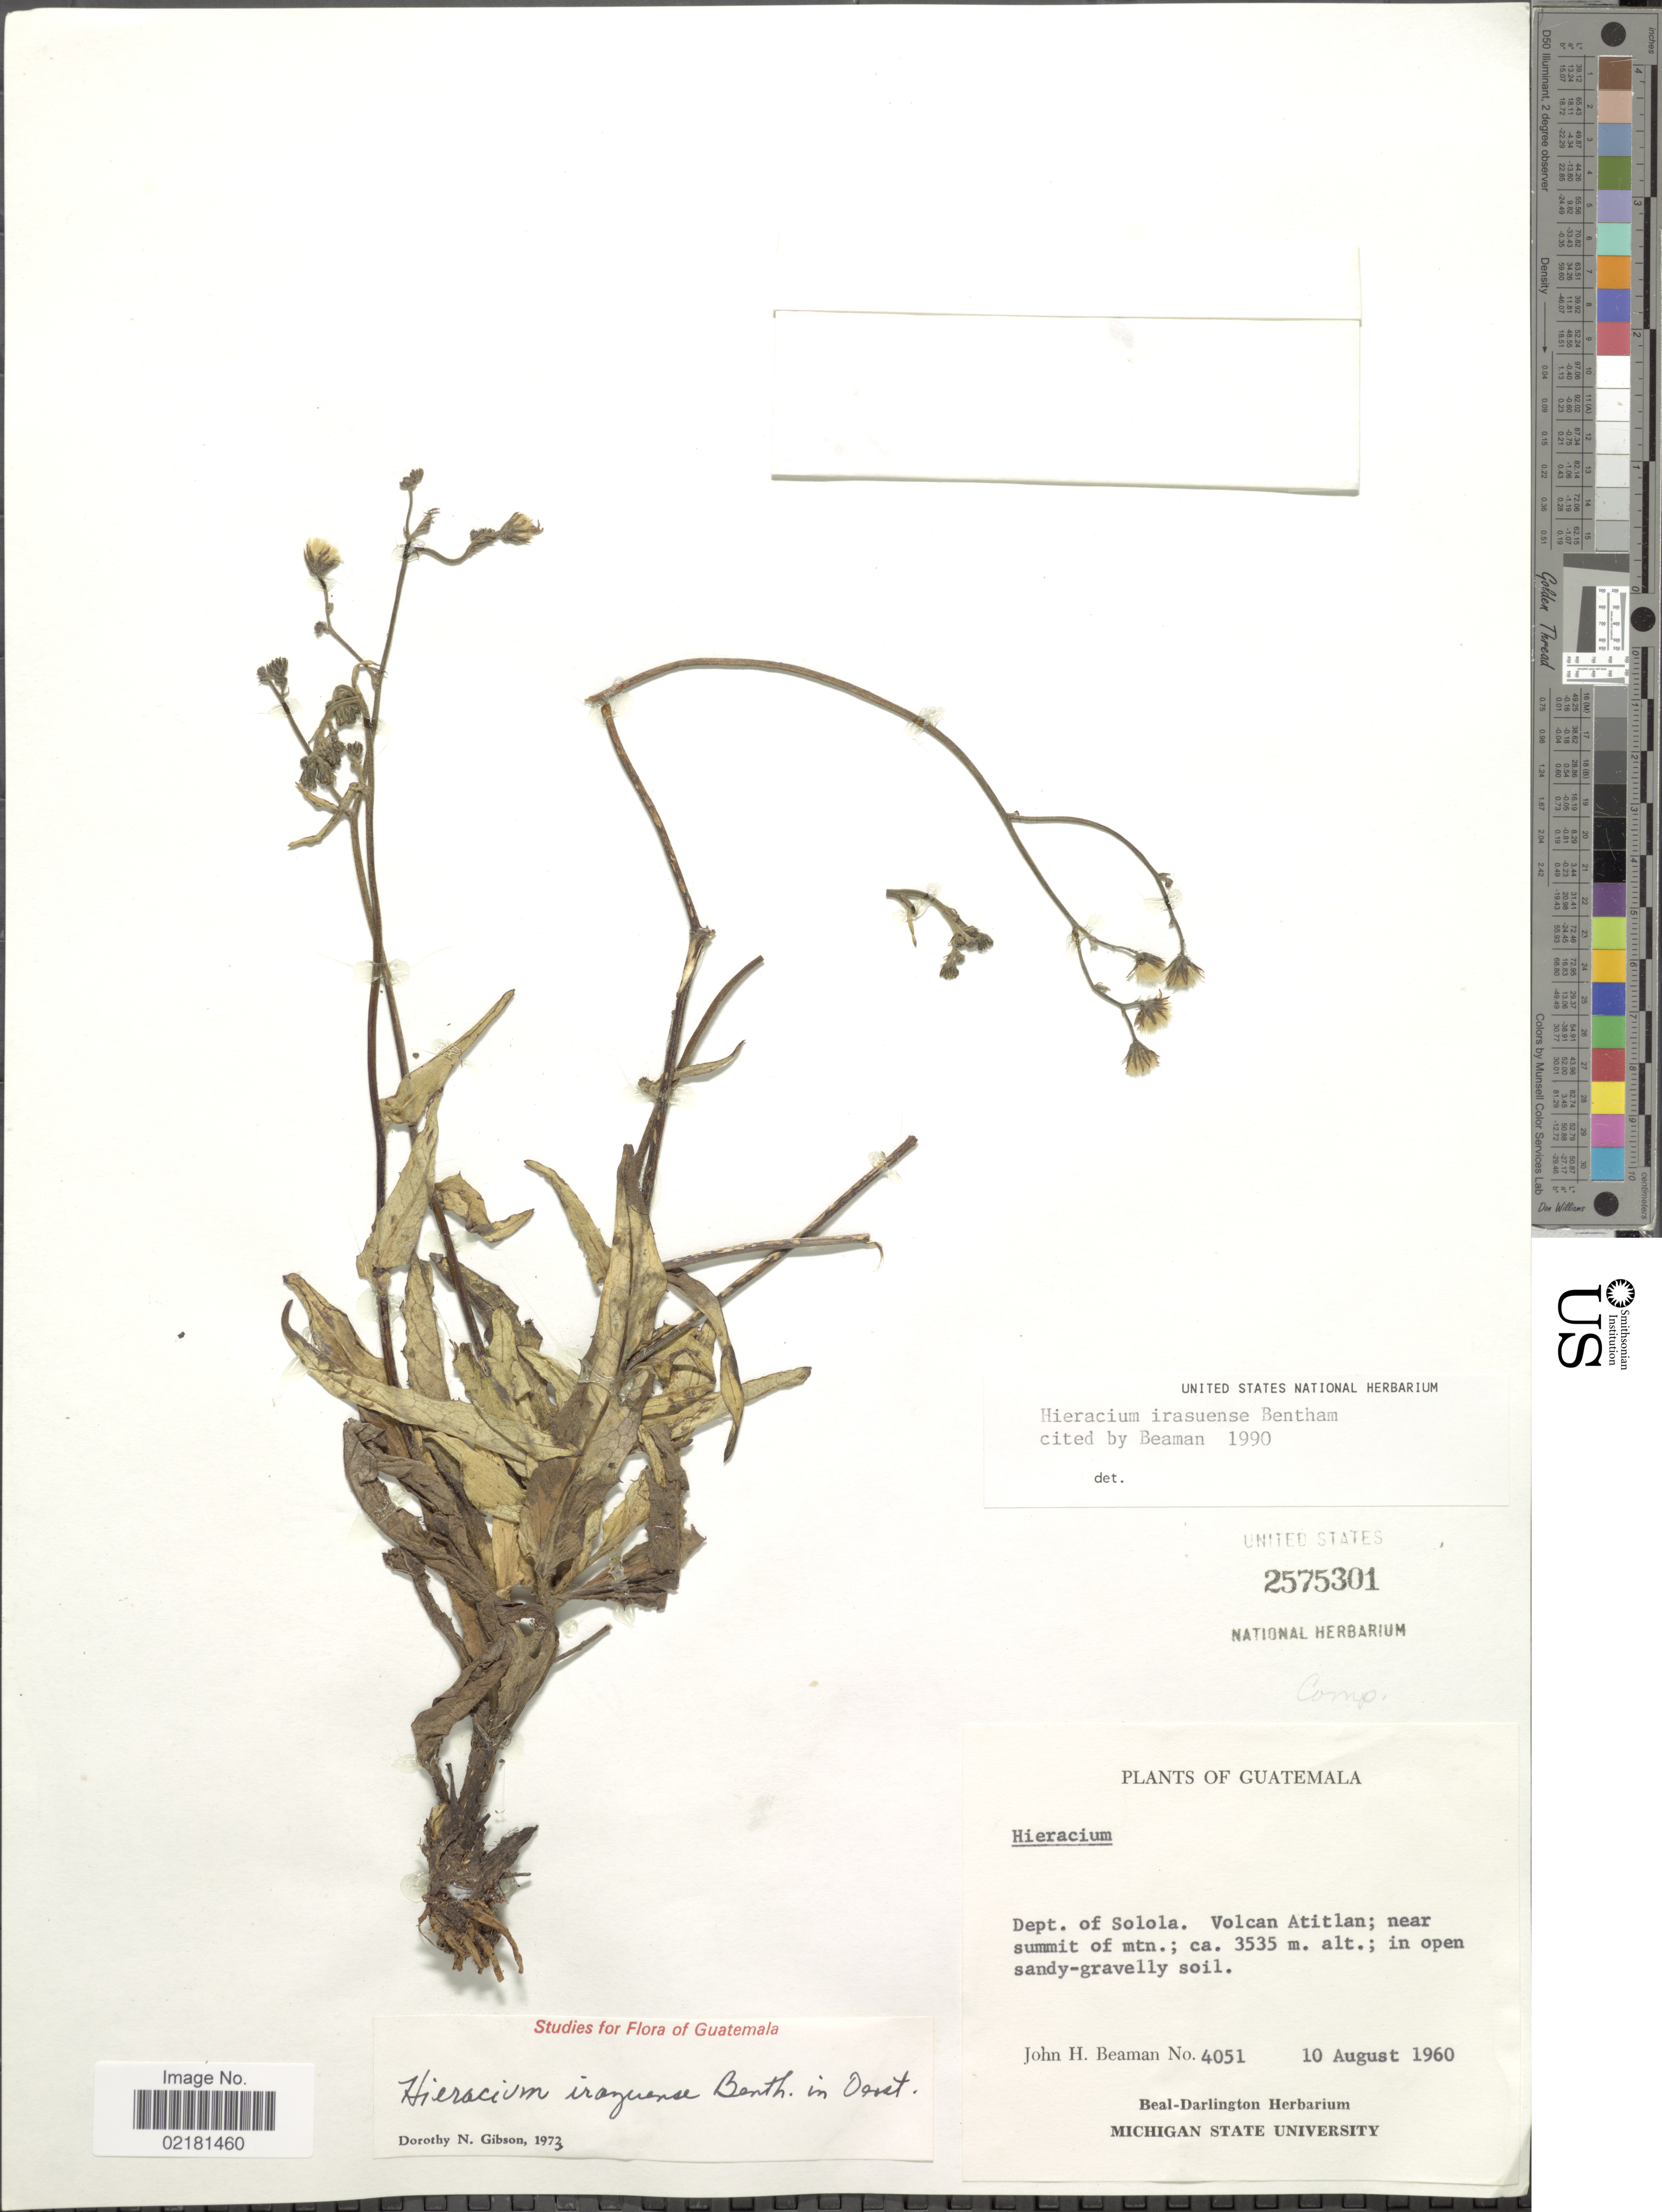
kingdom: Plantae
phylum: Tracheophyta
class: Magnoliopsida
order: Asterales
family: Asteraceae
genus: Hieracium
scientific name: Hieracium irasuense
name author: Benth.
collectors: J. H. Beaman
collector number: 4051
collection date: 1960-08-10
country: Guatemala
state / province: Sololá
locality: Volcan Atitlan; near summit of mtn.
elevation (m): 3535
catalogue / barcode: US 2575301